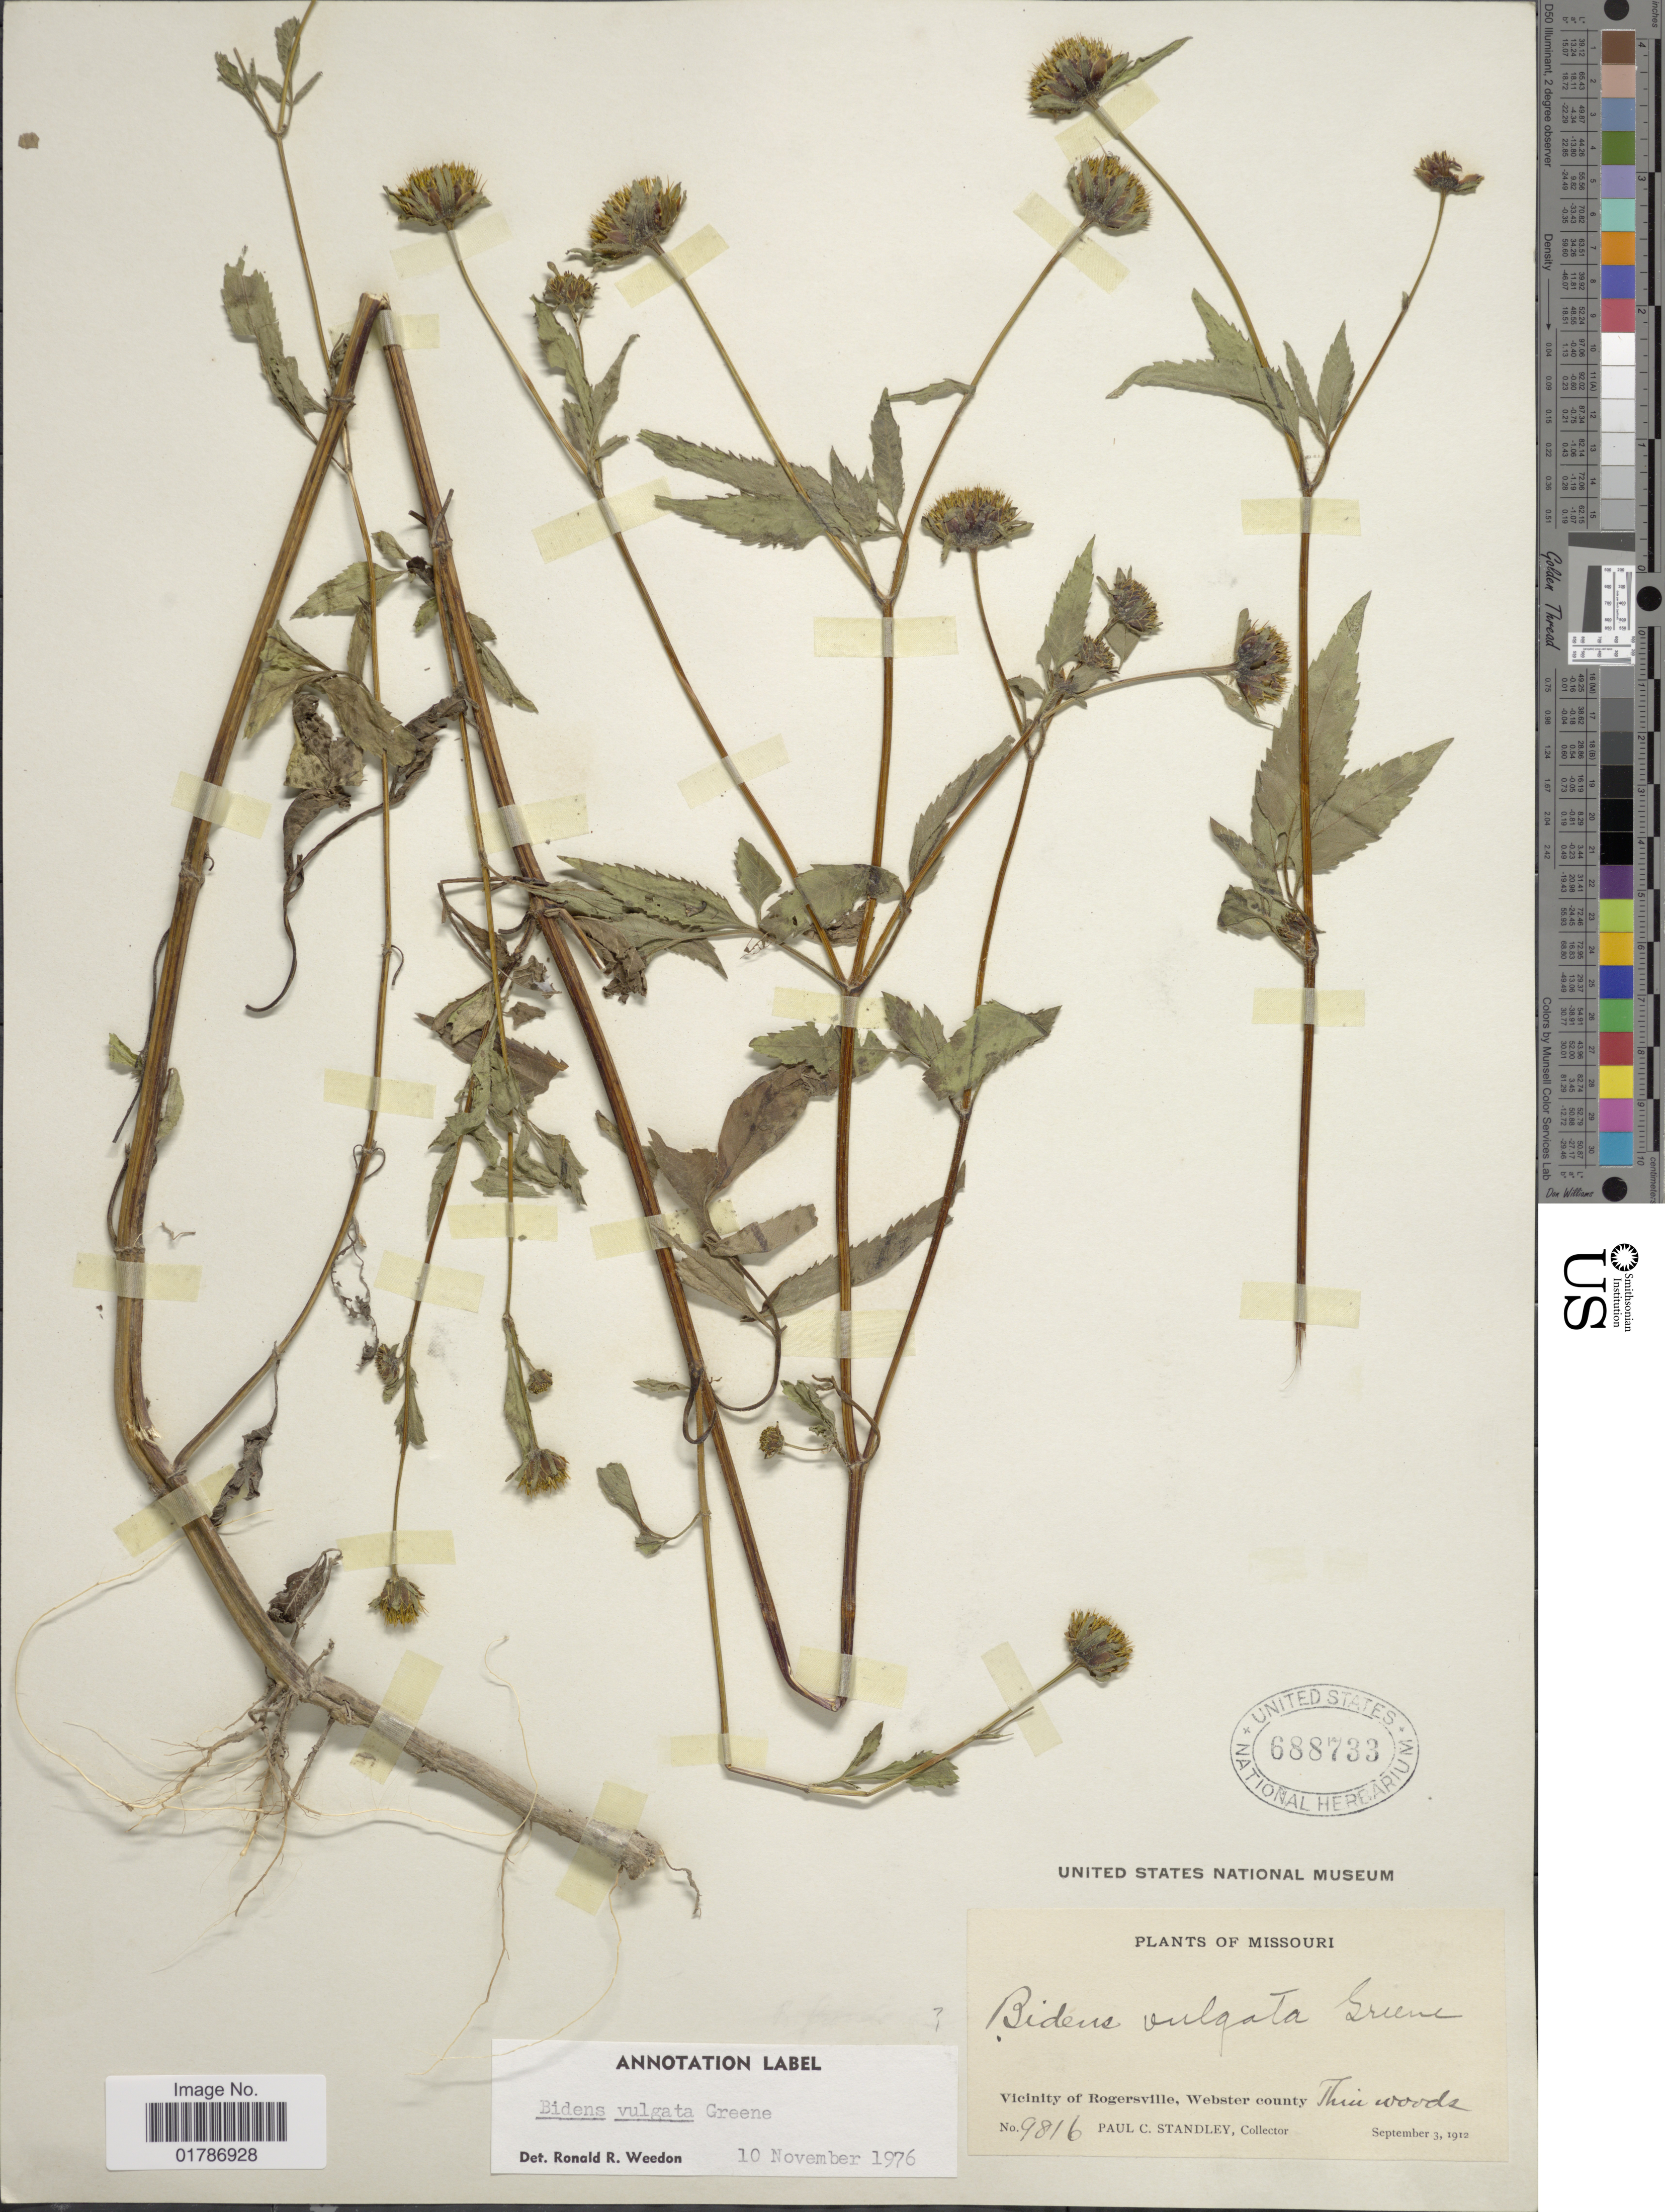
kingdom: Plantae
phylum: Tracheophyta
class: Magnoliopsida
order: Asterales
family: Asteraceae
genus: Bidens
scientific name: Bidens vulgata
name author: Greene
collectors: P. C. Standley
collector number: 9816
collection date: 1912-09-03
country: United States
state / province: Missouri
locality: Vicinity of Rogersvillem Webster County, Thin woods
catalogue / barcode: US 688733